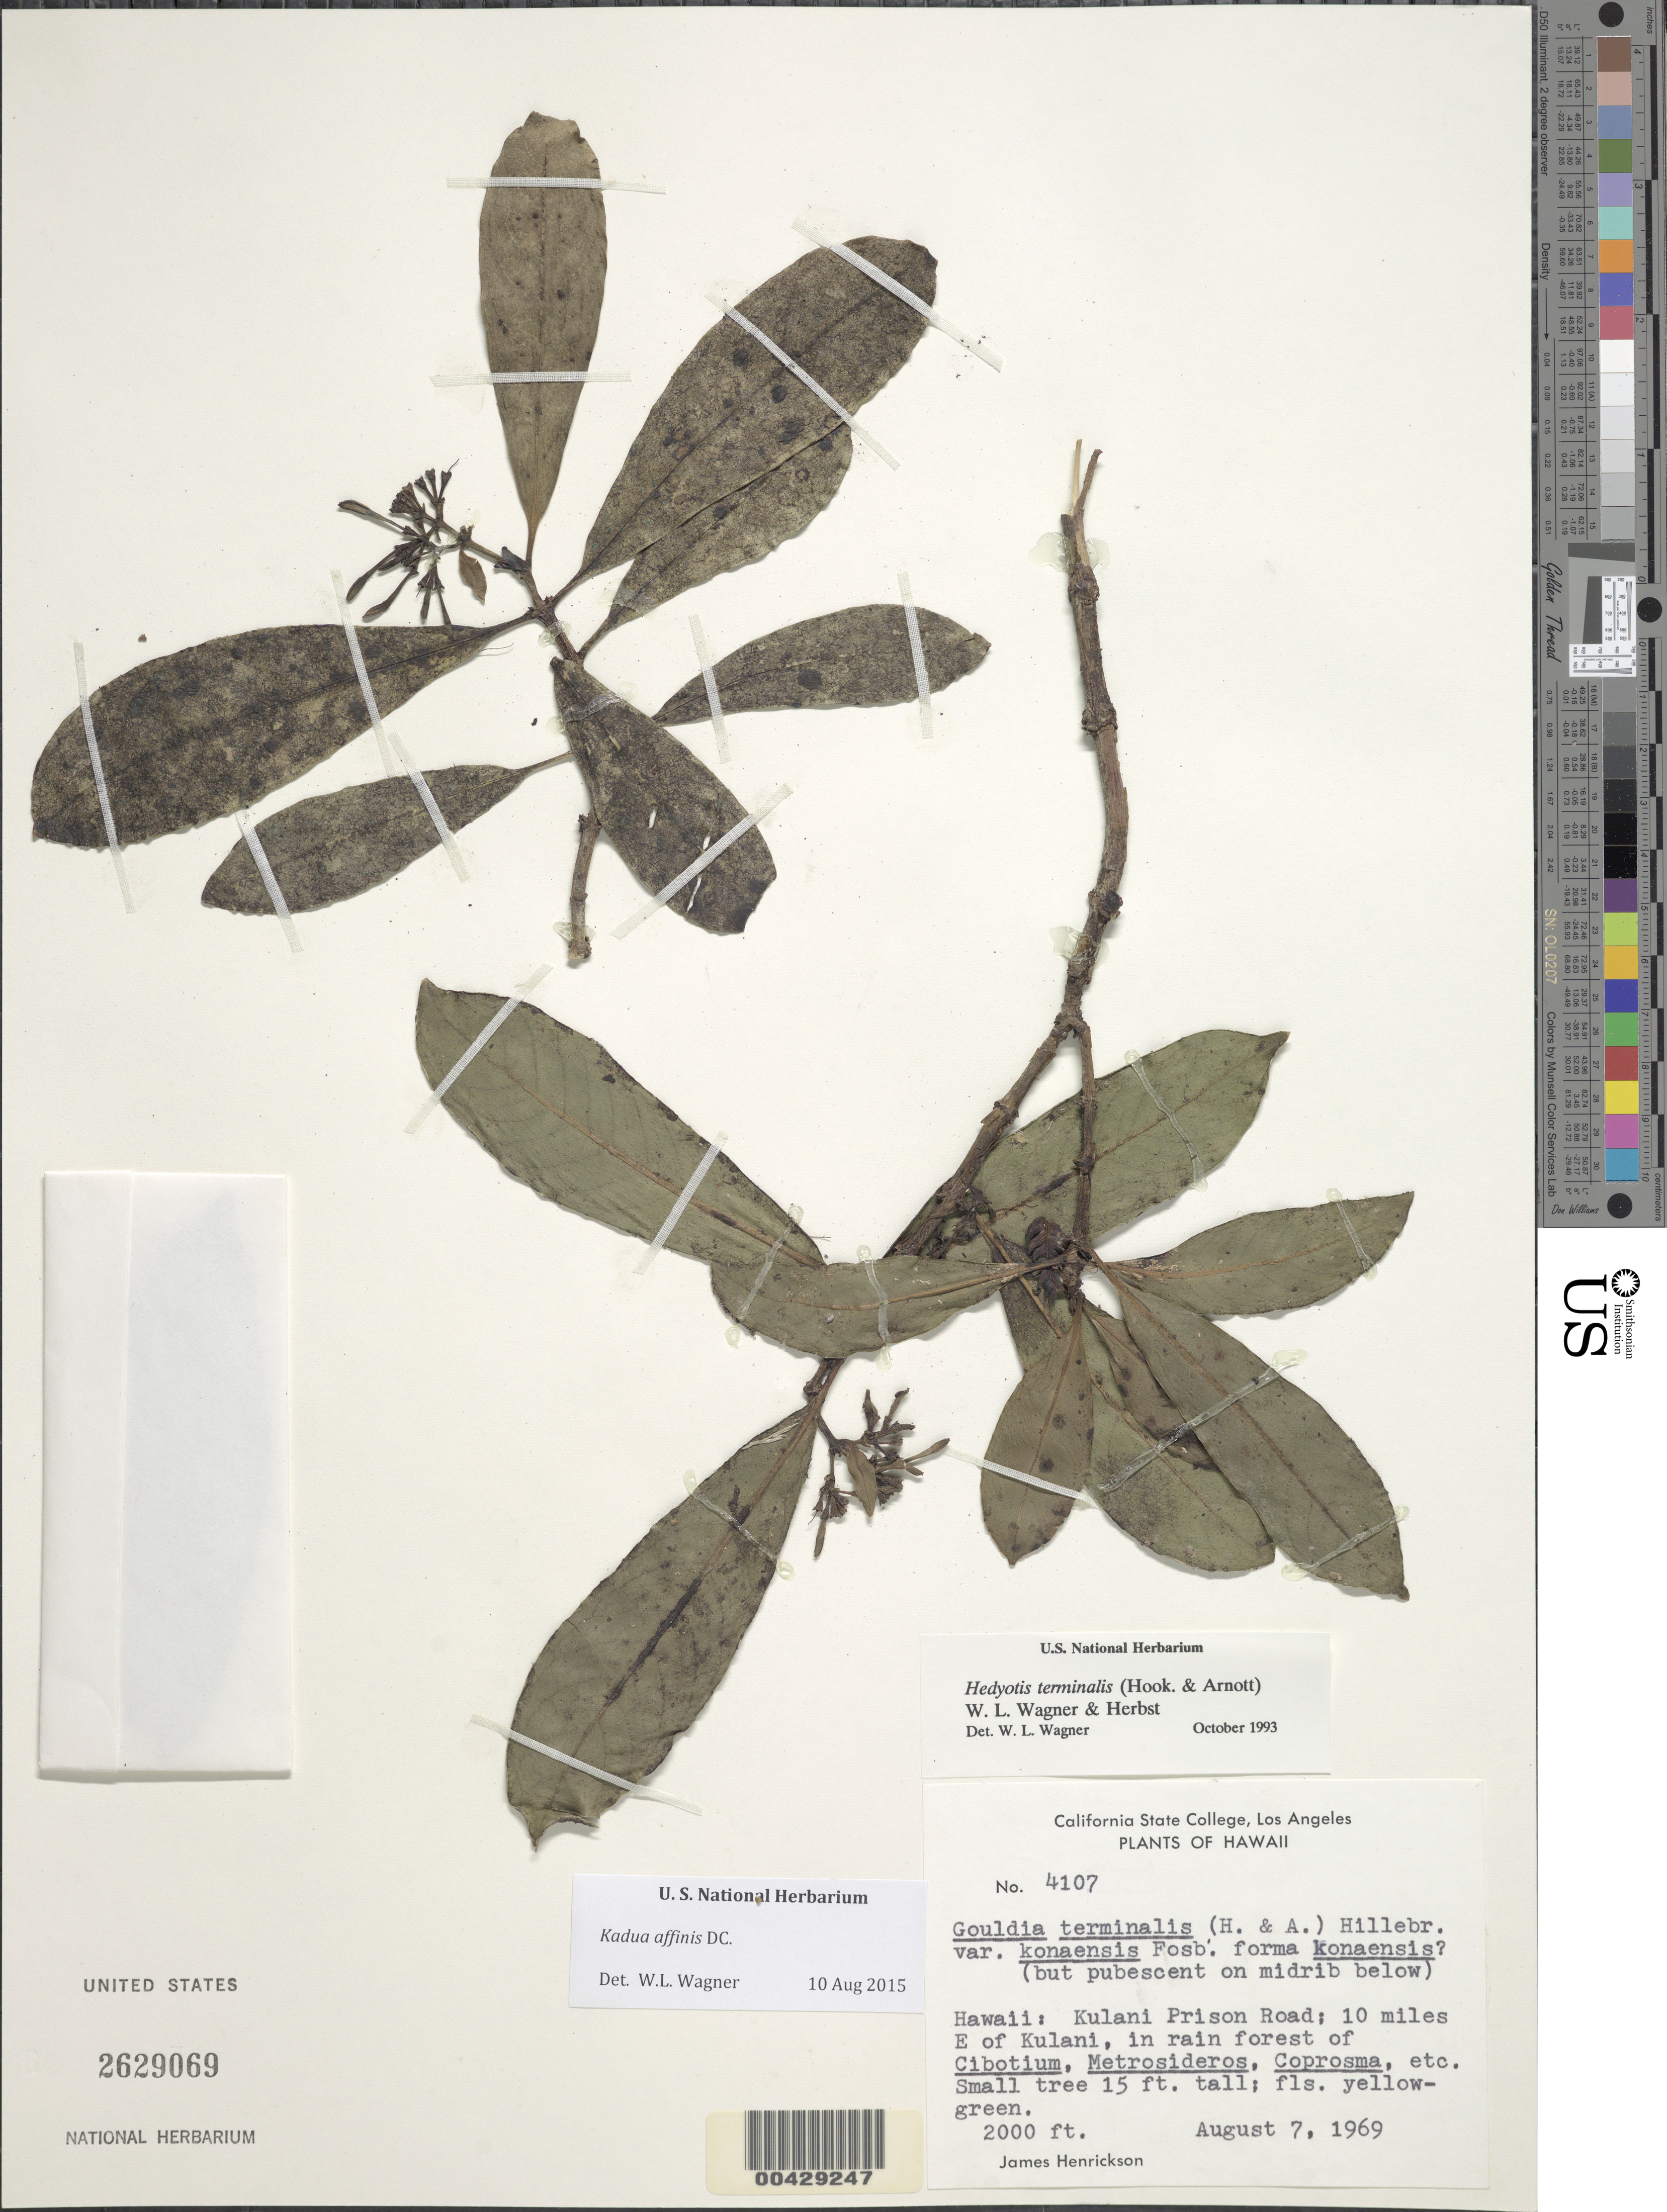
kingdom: Plantae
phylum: Tracheophyta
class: Magnoliopsida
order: Gentianales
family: Rubiaceae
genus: Kadua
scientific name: Kadua affinis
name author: DC.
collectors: J. S. Henrickson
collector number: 4107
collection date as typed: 7 Aug 1969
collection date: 1969-08-07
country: United States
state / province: Hawaii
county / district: Hawaii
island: Hawaii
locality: Kulani Prison Road, 10 mi E of Kulani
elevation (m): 610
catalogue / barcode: US 2629069